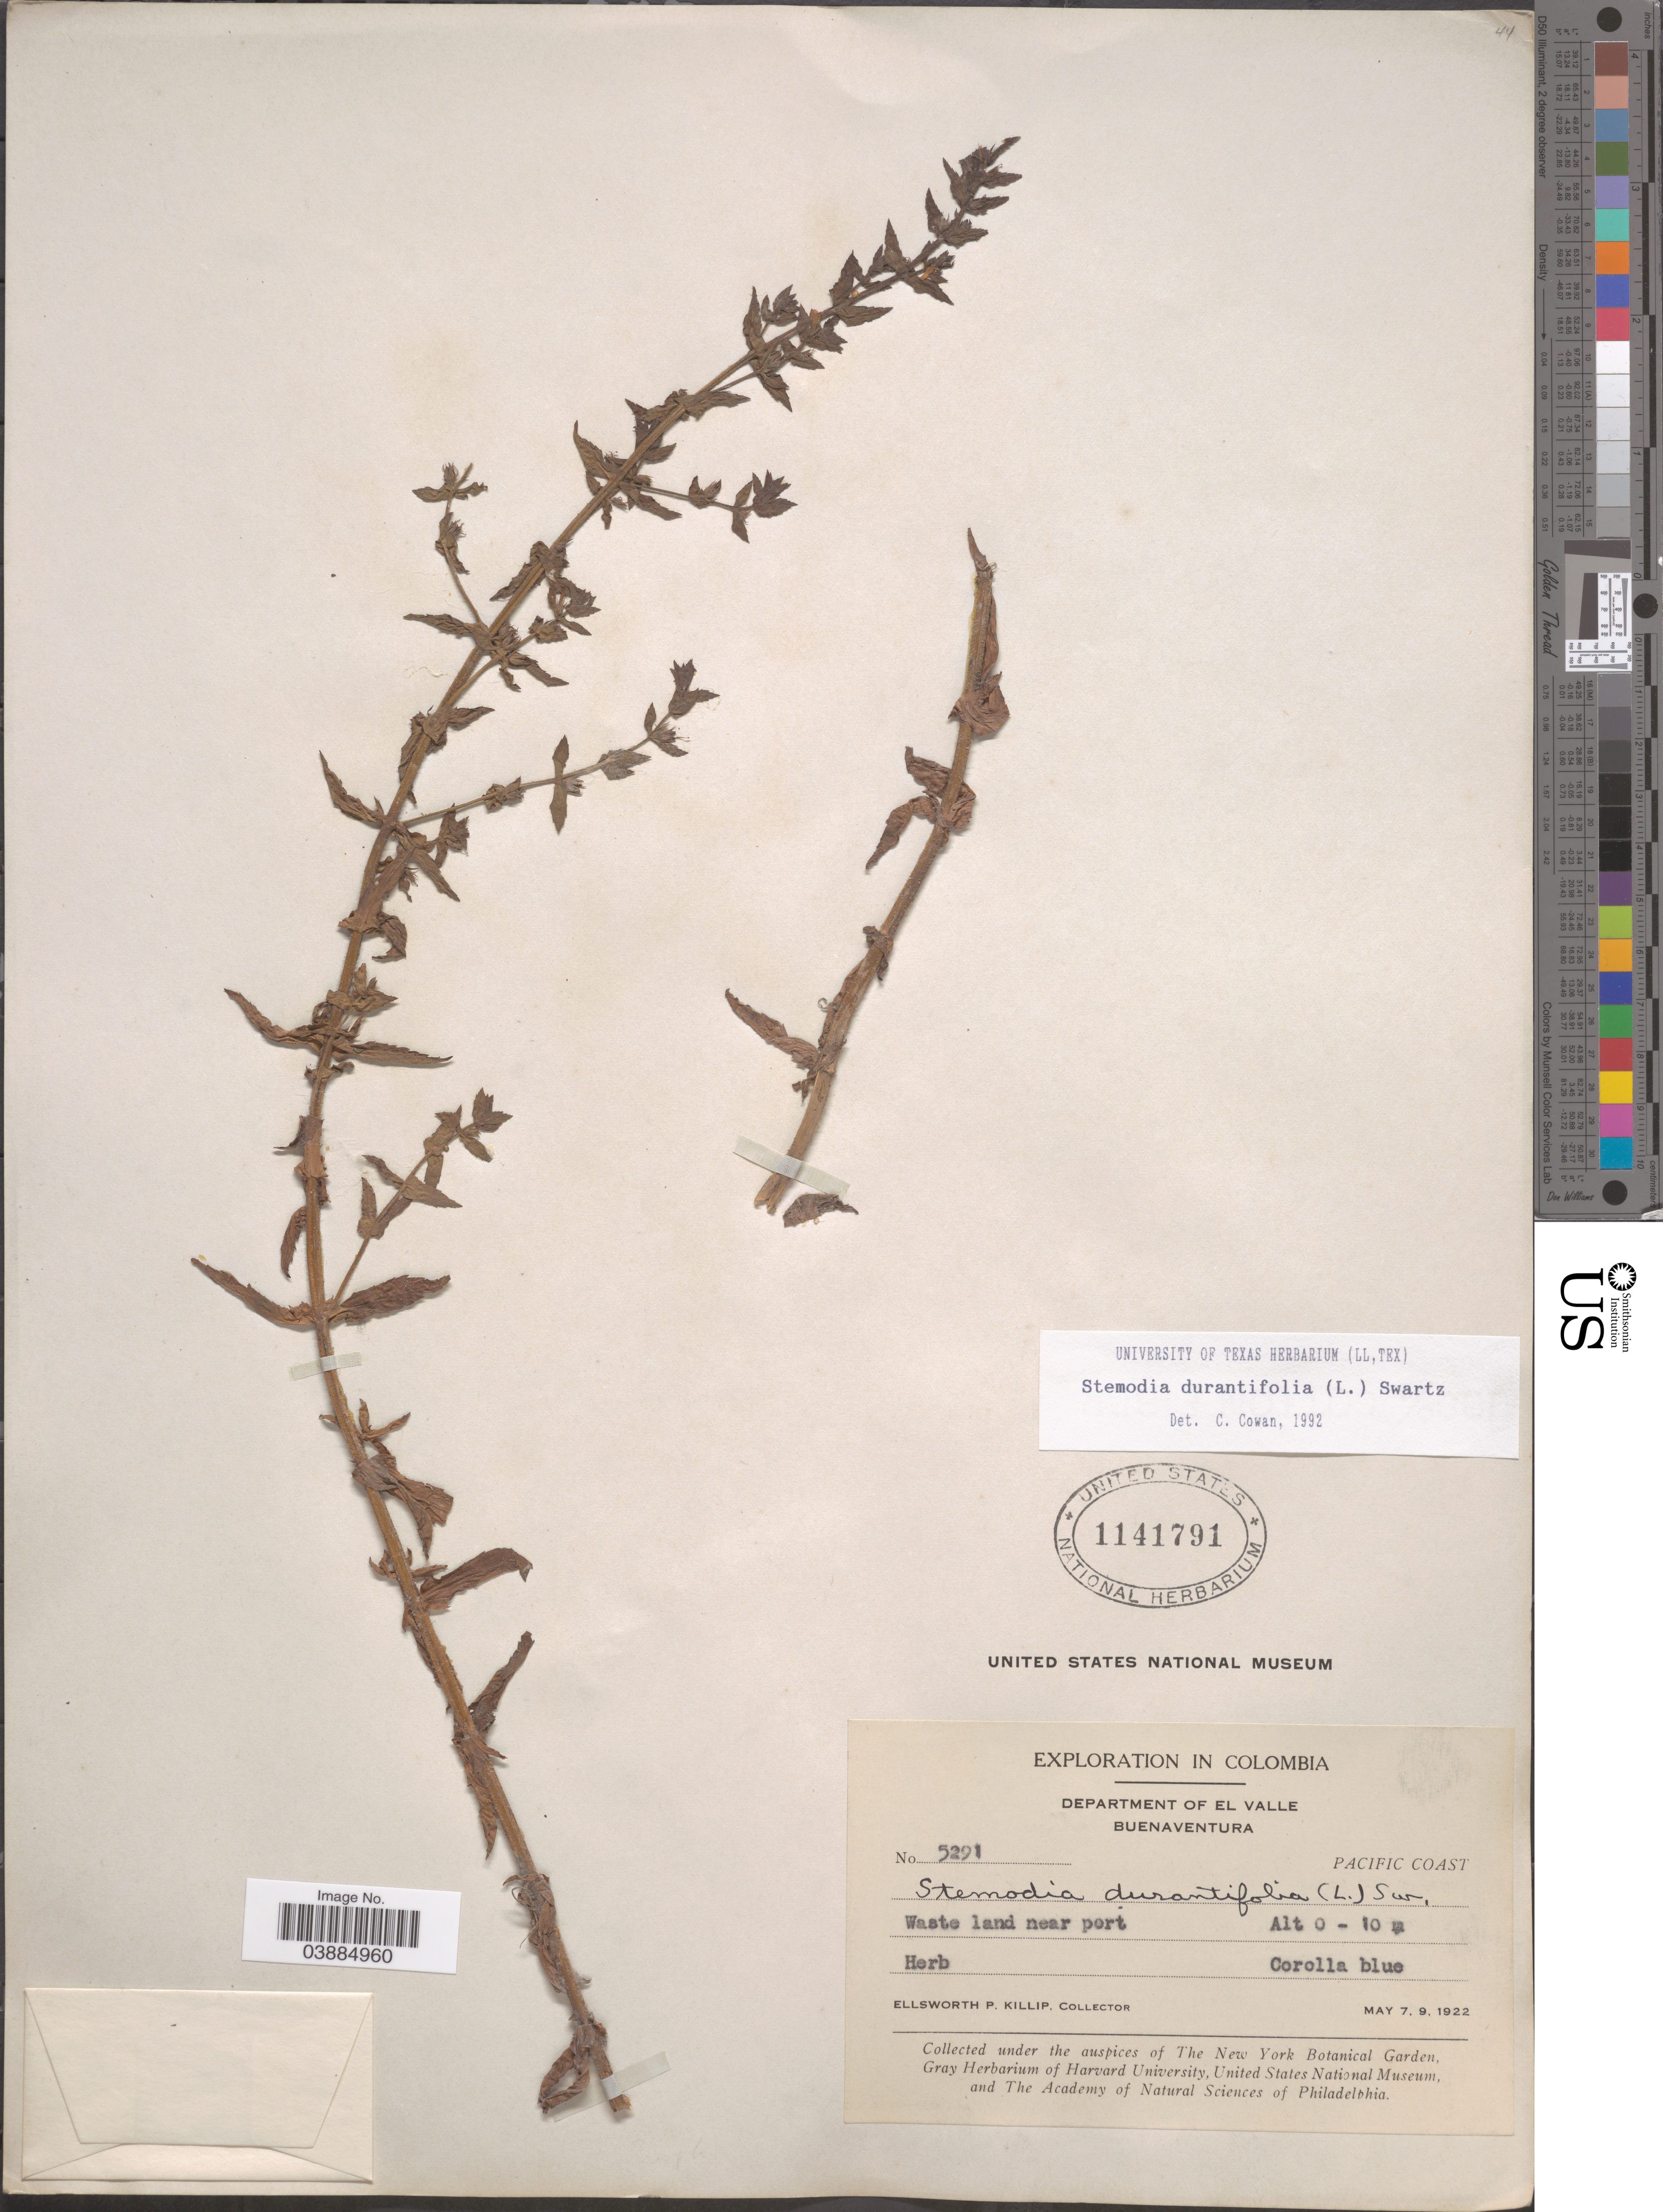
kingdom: Plantae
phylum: Tracheophyta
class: Magnoliopsida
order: Lamiales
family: Plantaginaceae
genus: Stemodia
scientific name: Stemodia durantifolia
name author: (L.) Sw.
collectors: E. P. Killip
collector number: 5291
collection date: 1922-05-07/1922-05-09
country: Colombia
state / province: Valle del Cauca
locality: Department of El Valle. Buenaventura. Pacific Coast. Waste land near port.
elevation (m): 0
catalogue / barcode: US 1141791